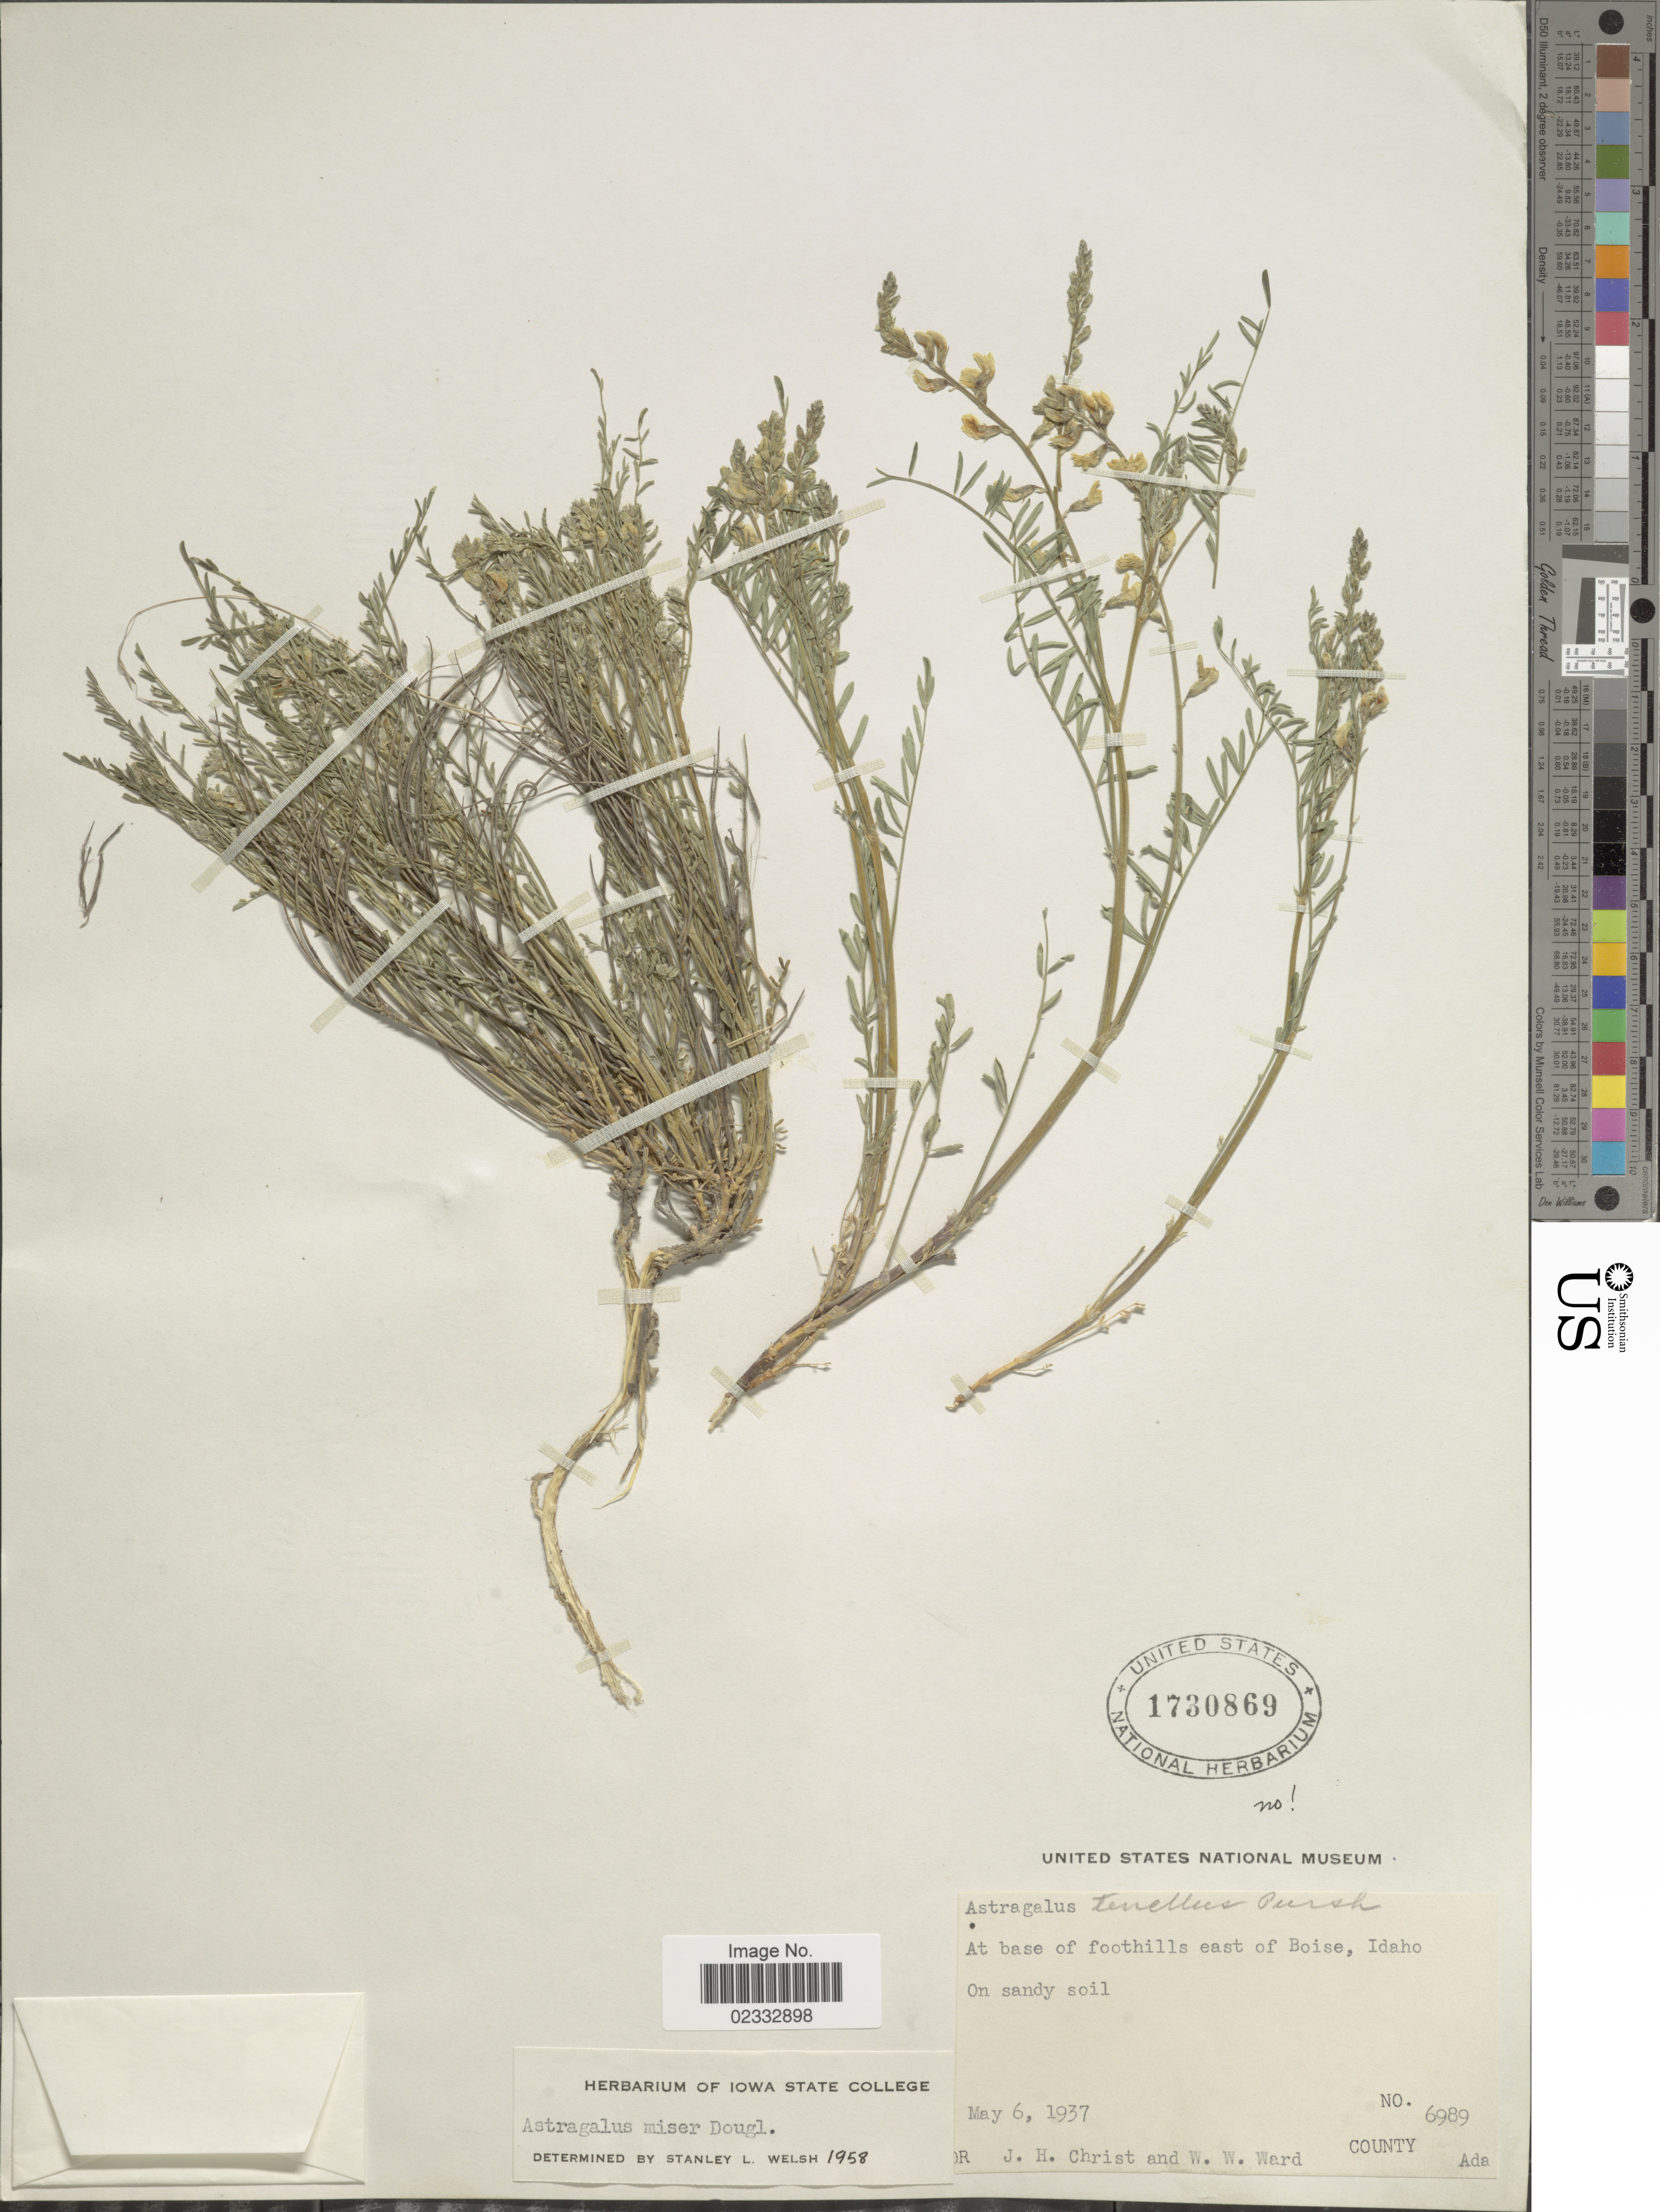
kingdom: Plantae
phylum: Tracheophyta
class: Magnoliopsida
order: Fabales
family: Fabaceae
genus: Astragalus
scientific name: Astragalus miser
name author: Douglas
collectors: J. H. Christ & W. Ward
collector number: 6989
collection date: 1937-05-06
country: United States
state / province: Idaho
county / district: Ada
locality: At base of foothills east of Boise. County Ada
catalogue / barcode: US 1730869